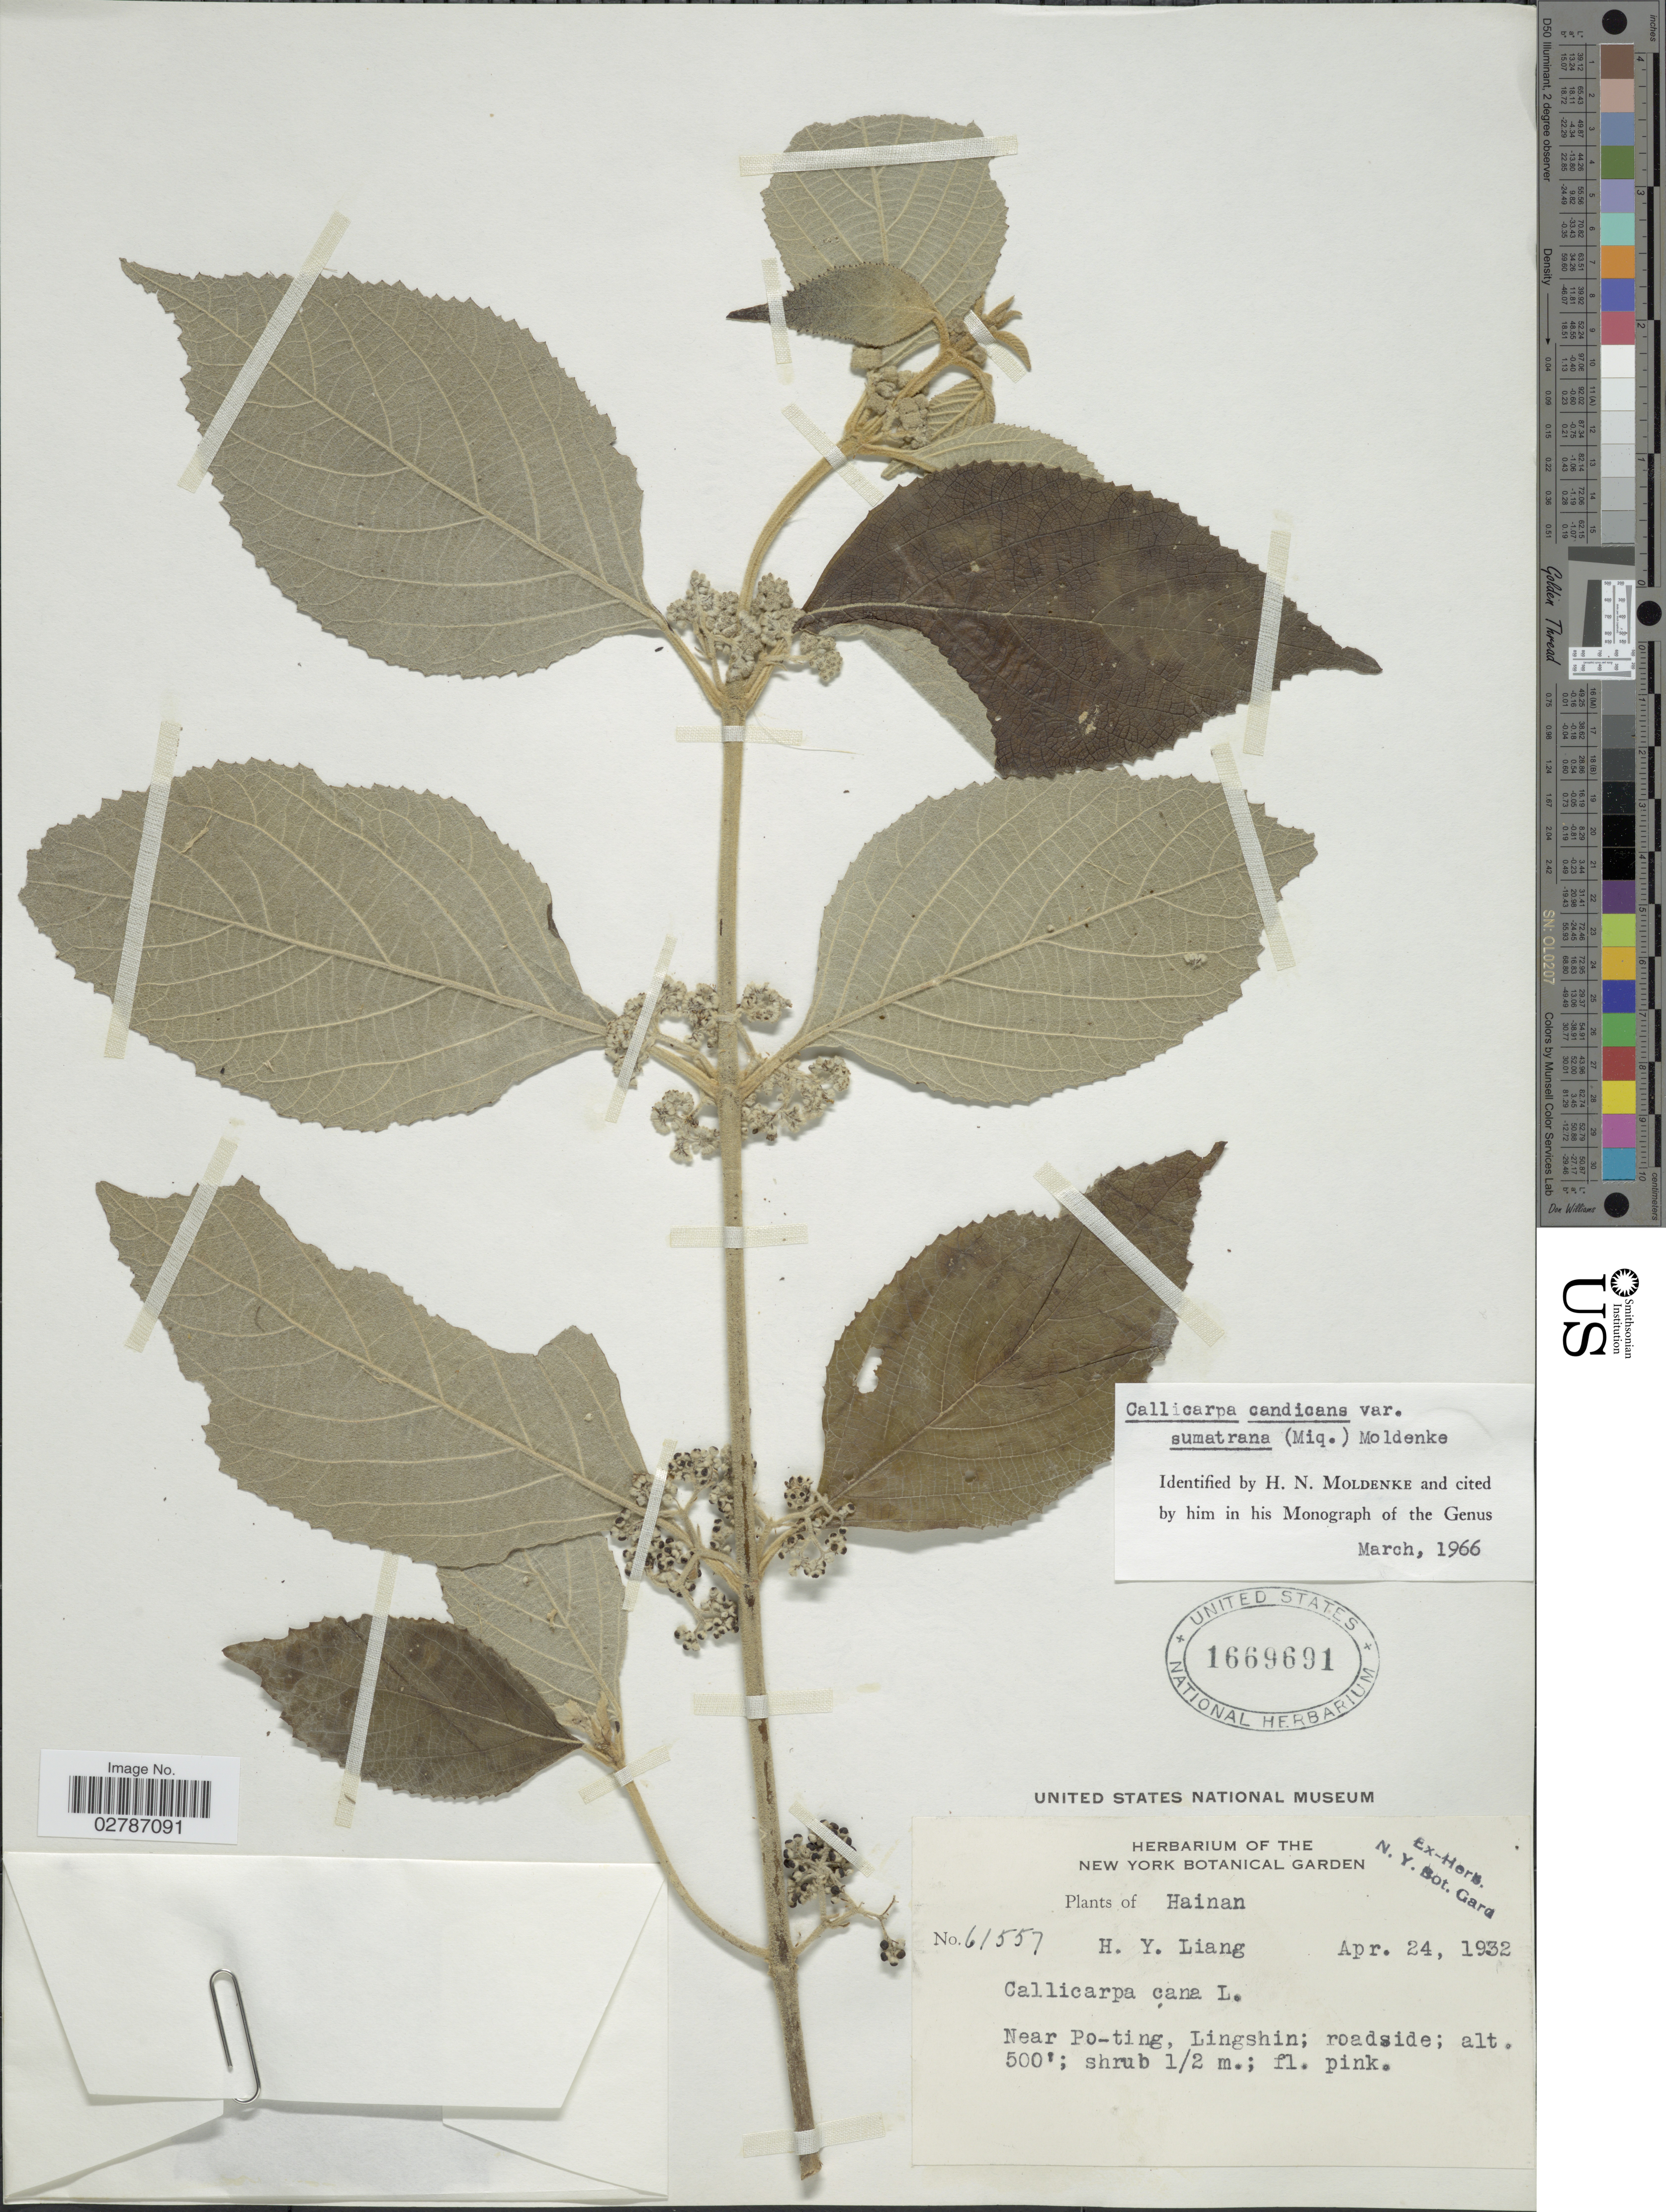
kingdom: Plantae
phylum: Tracheophyta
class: Magnoliopsida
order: Lamiales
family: Lamiaceae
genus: Callicarpa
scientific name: Callicarpa candicans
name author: (Burm. f.) Hochr.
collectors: H. Y. Liang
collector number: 61557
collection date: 1932-04-24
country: China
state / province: Hainan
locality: Near Po-ting, Lingshin; roadside.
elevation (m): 152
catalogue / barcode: US 1669691